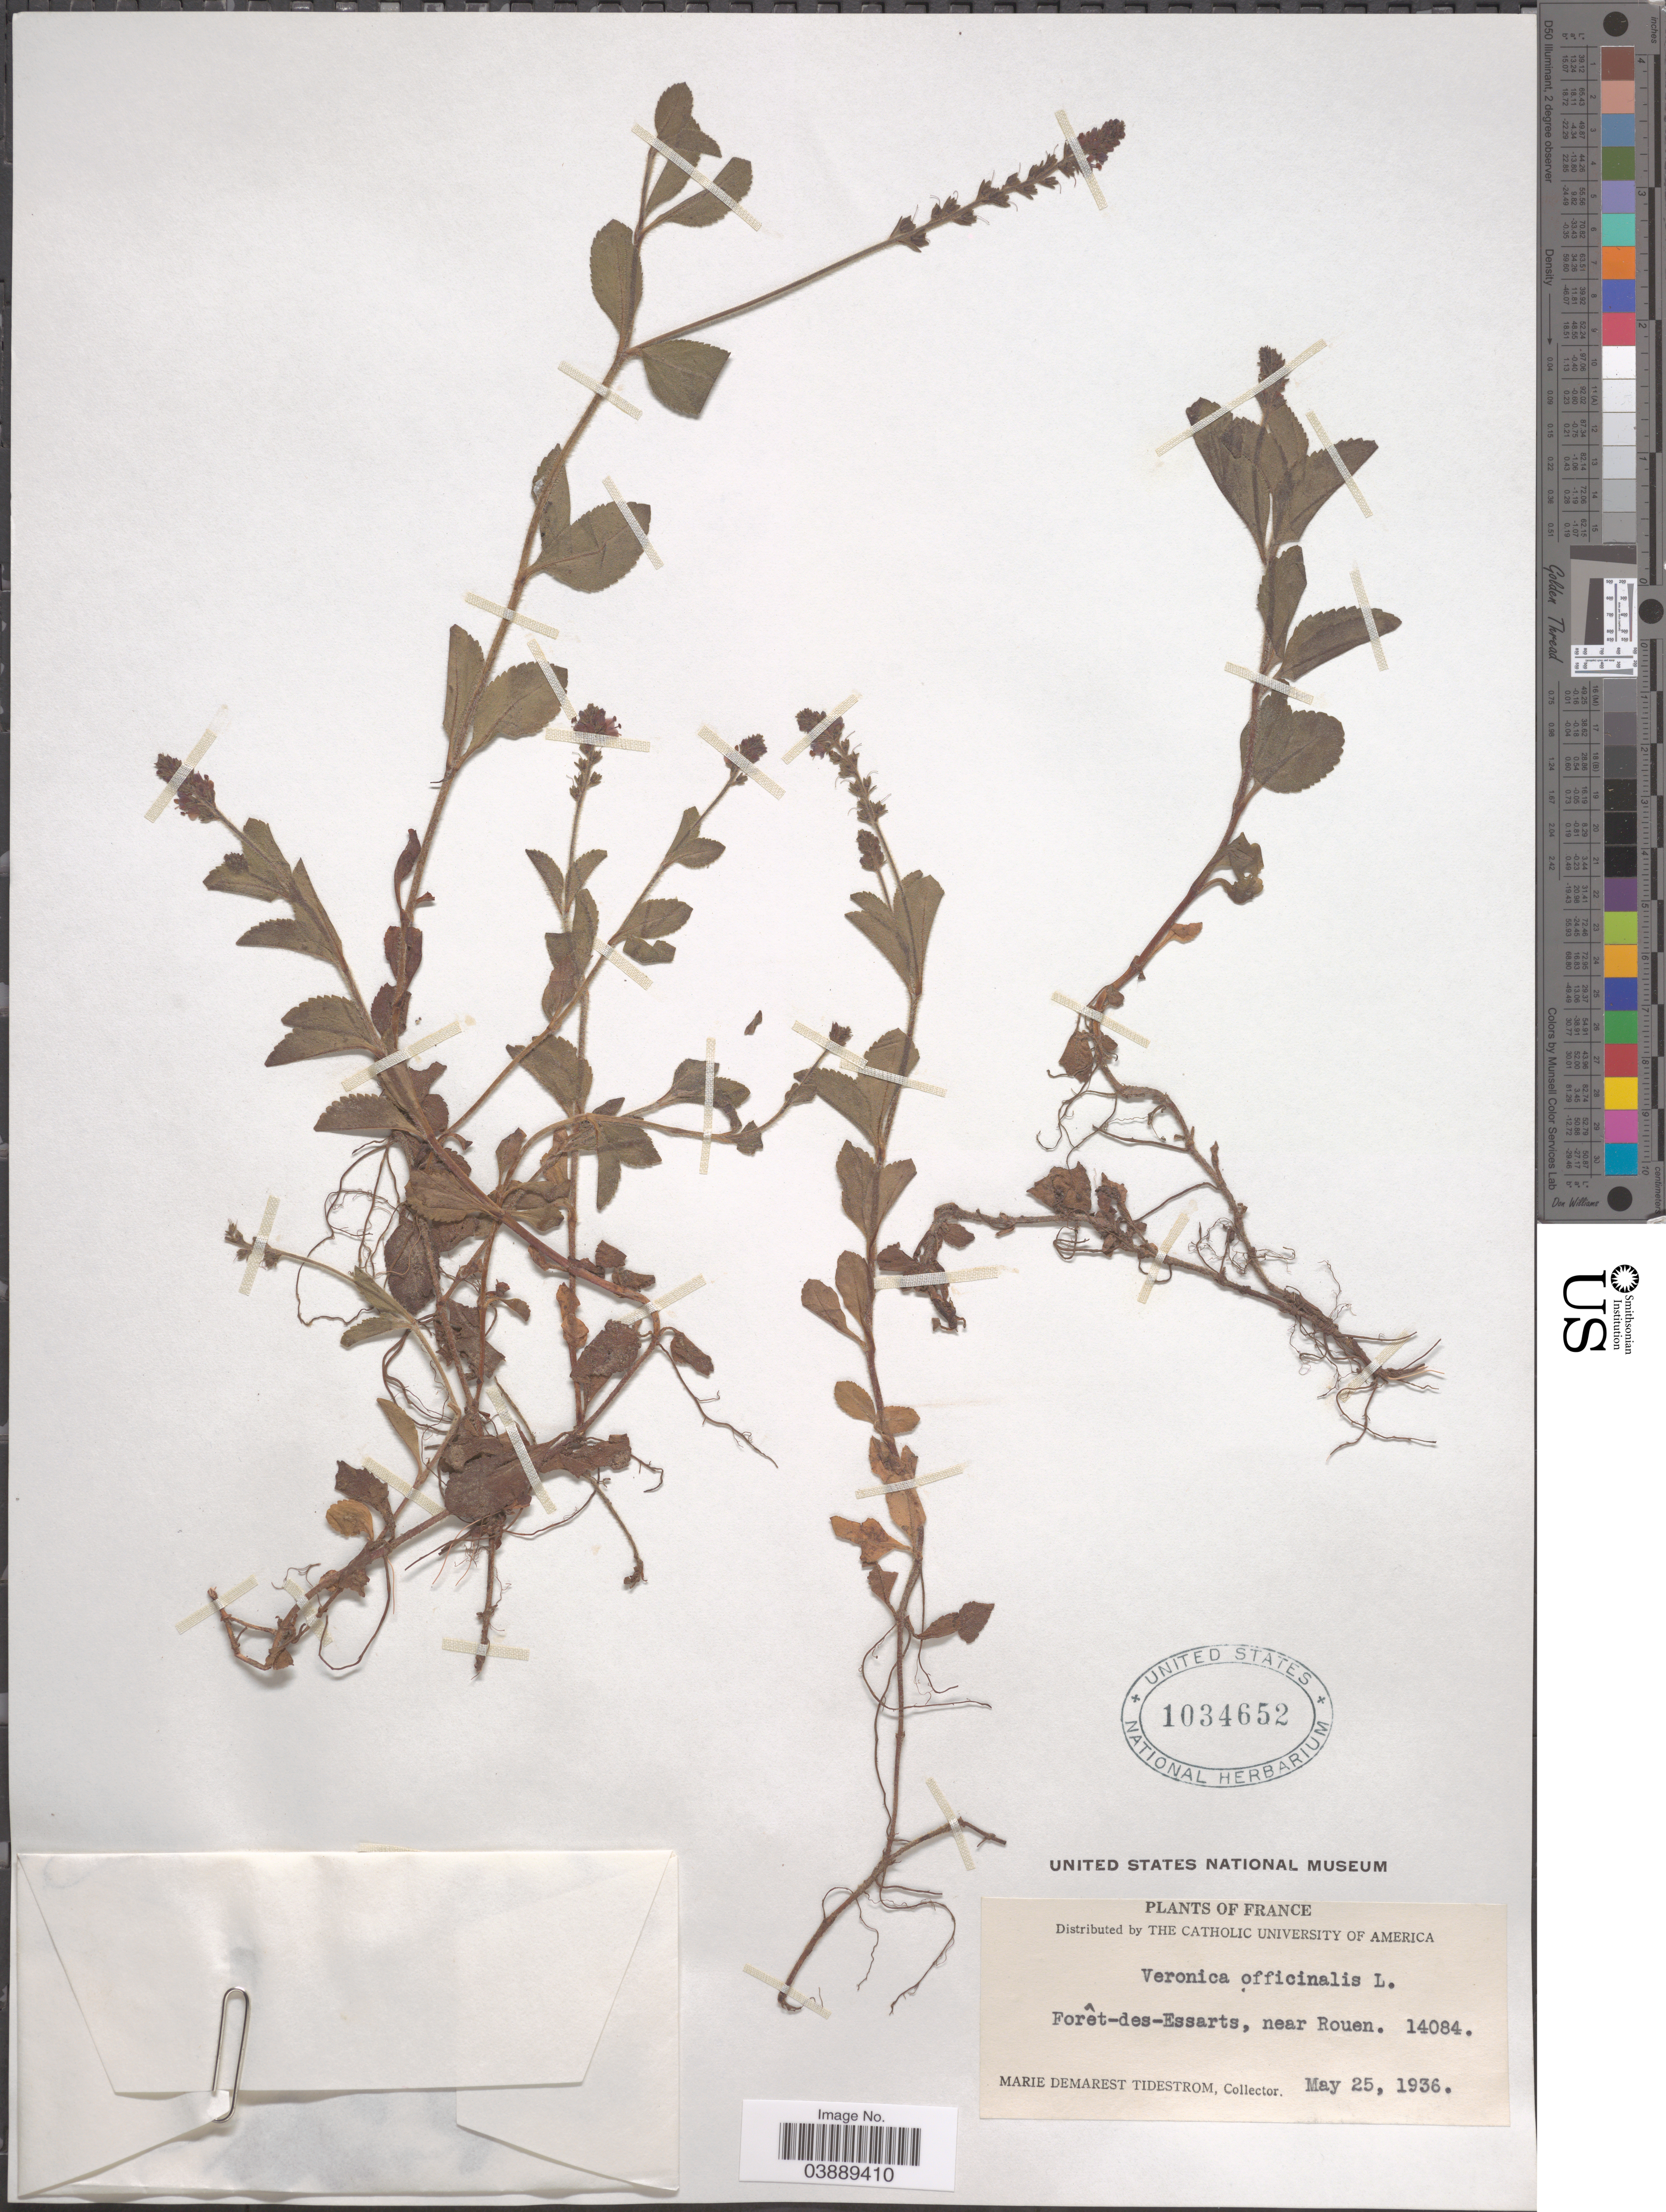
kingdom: Plantae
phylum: Tracheophyta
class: Magnoliopsida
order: Lamiales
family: Plantaginaceae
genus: Veronica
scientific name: Veronica officinalis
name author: L.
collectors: M. Tidestrom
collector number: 14084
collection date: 1936-05-25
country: France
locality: Forêt-des-Essarts, near Rouen.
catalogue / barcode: US 1034652